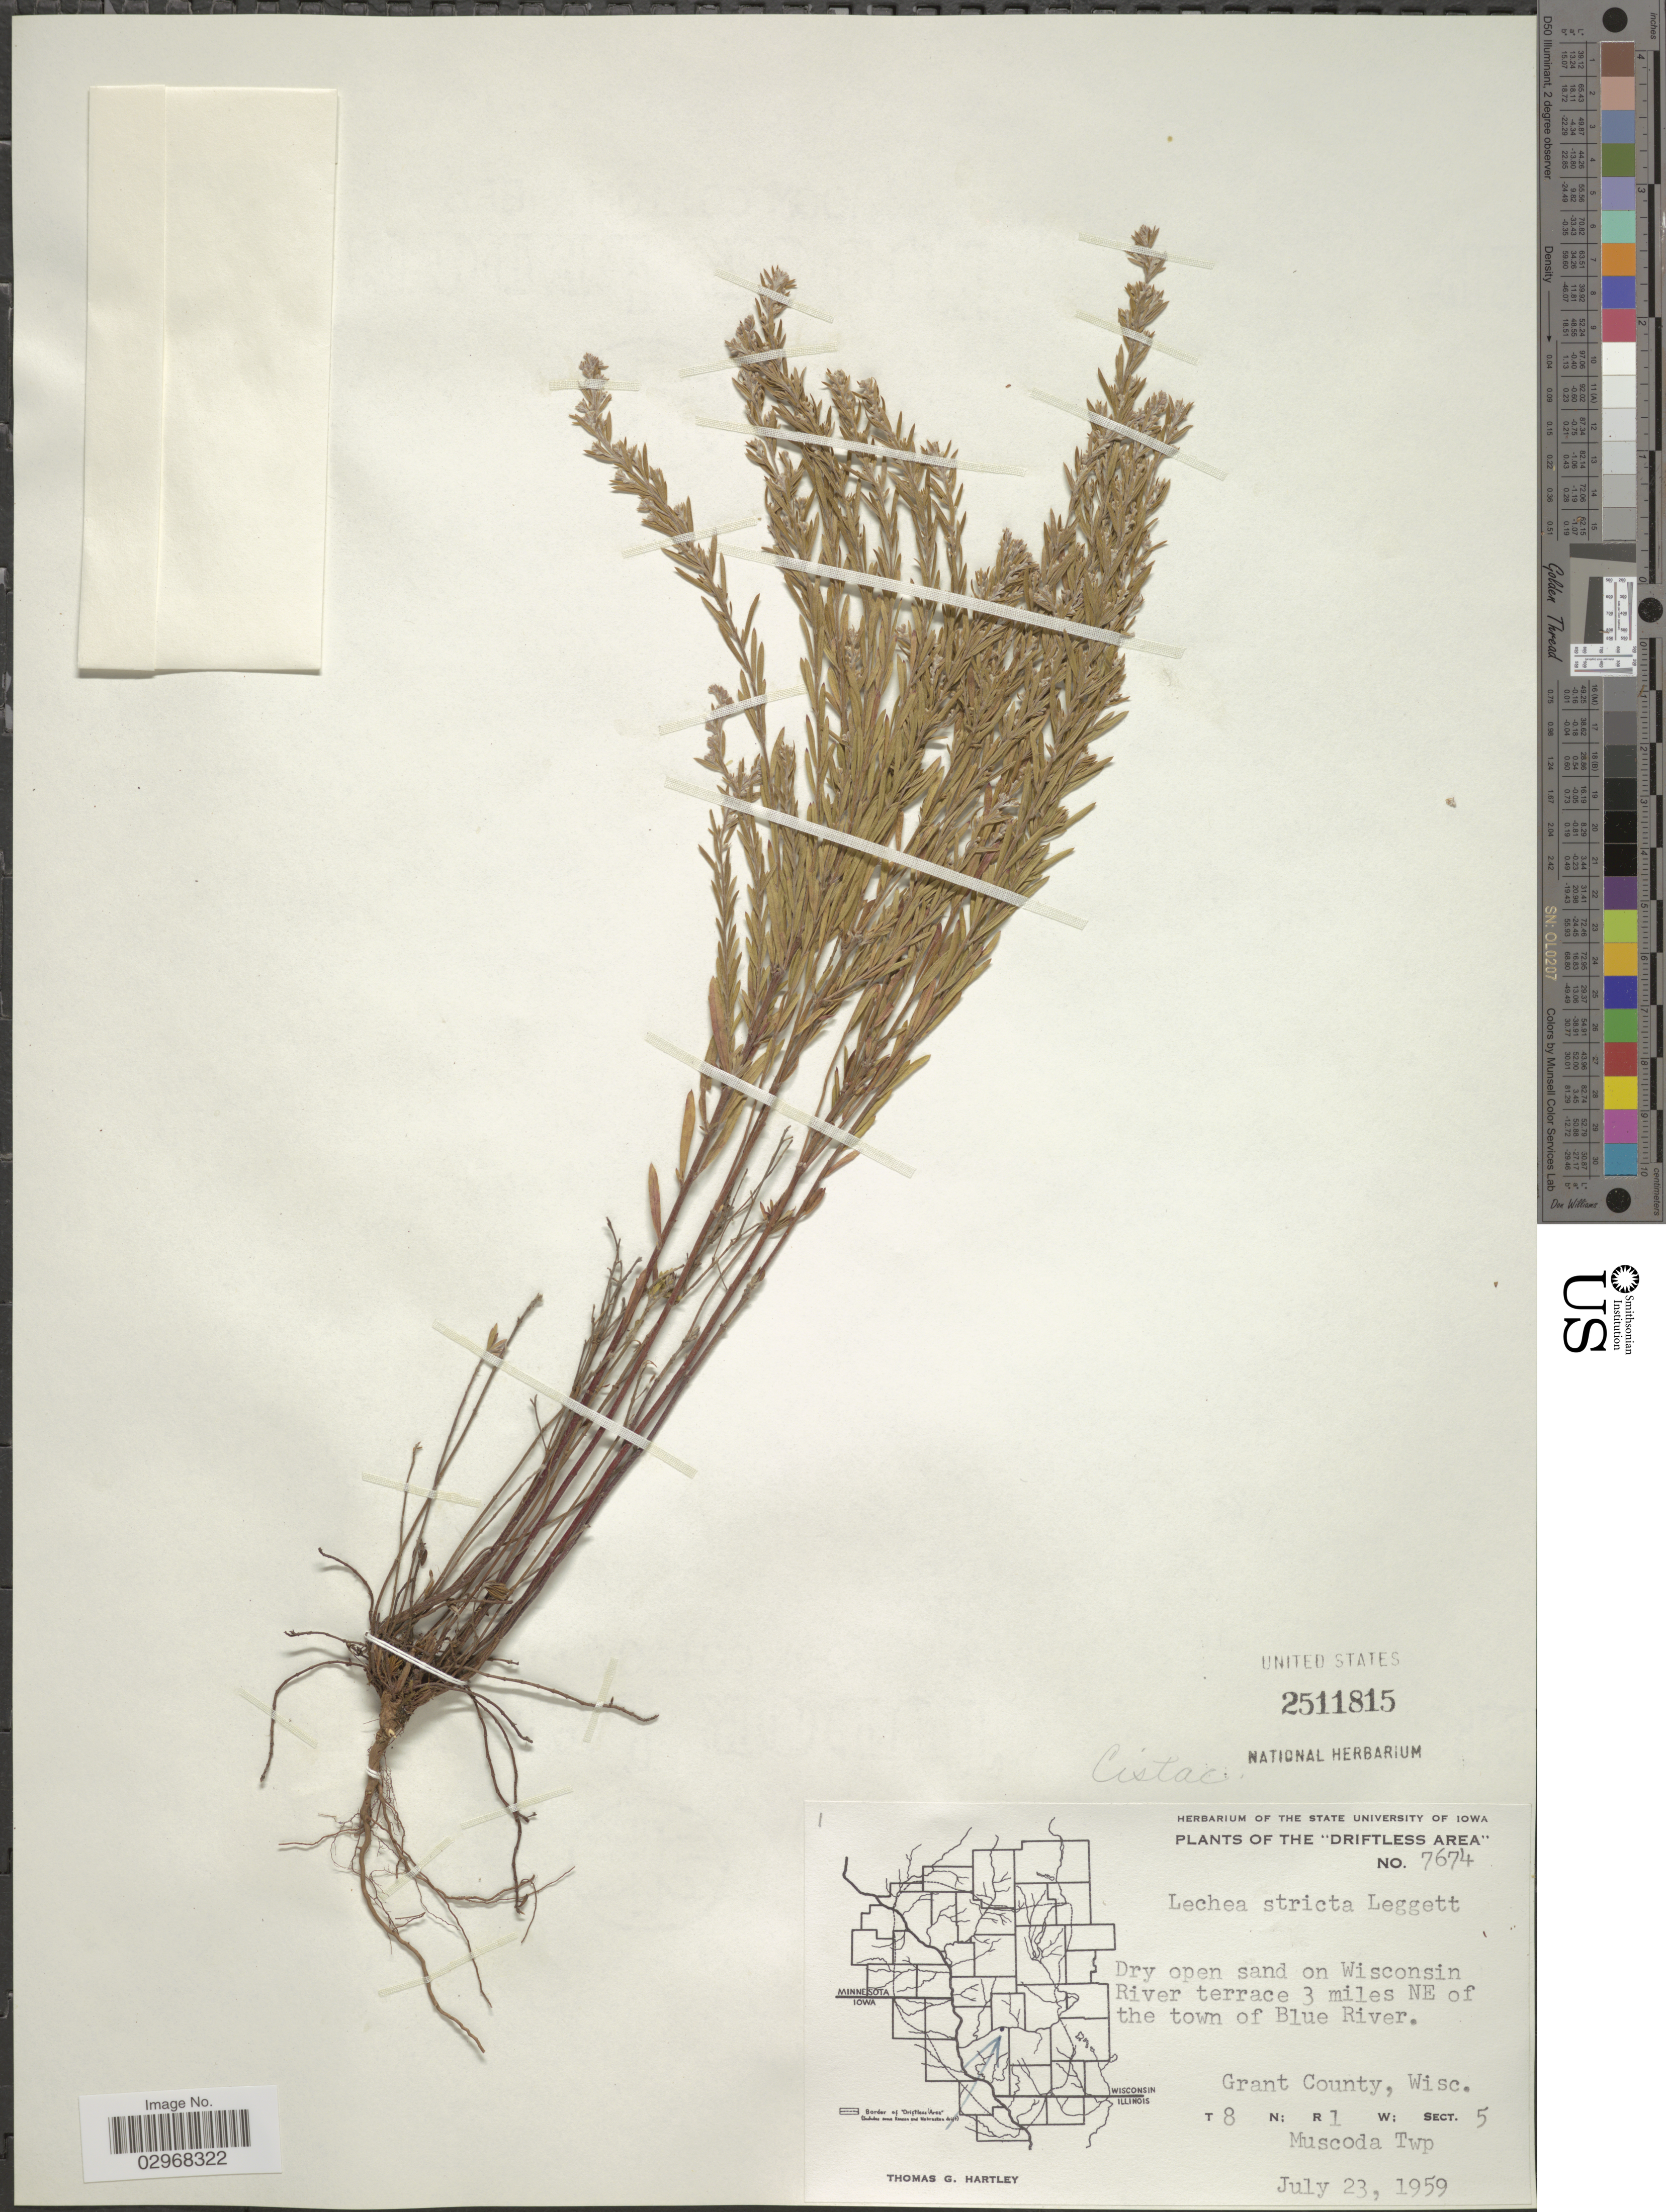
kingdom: Plantae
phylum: Tracheophyta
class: Magnoliopsida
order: Malvales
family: Cistaceae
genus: Lechea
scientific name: Lechea stricta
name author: Legg.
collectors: T. G. Hartley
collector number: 7674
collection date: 1959-07-23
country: United States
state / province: Wisconsin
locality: Dry open sand on Wisconsin River terrace 3 miles NE of the town of Blue River. Grant County. T8 N; R1 W; Sect. 5. Muscoda Twp. "Driftless Area".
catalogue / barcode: US 2511815